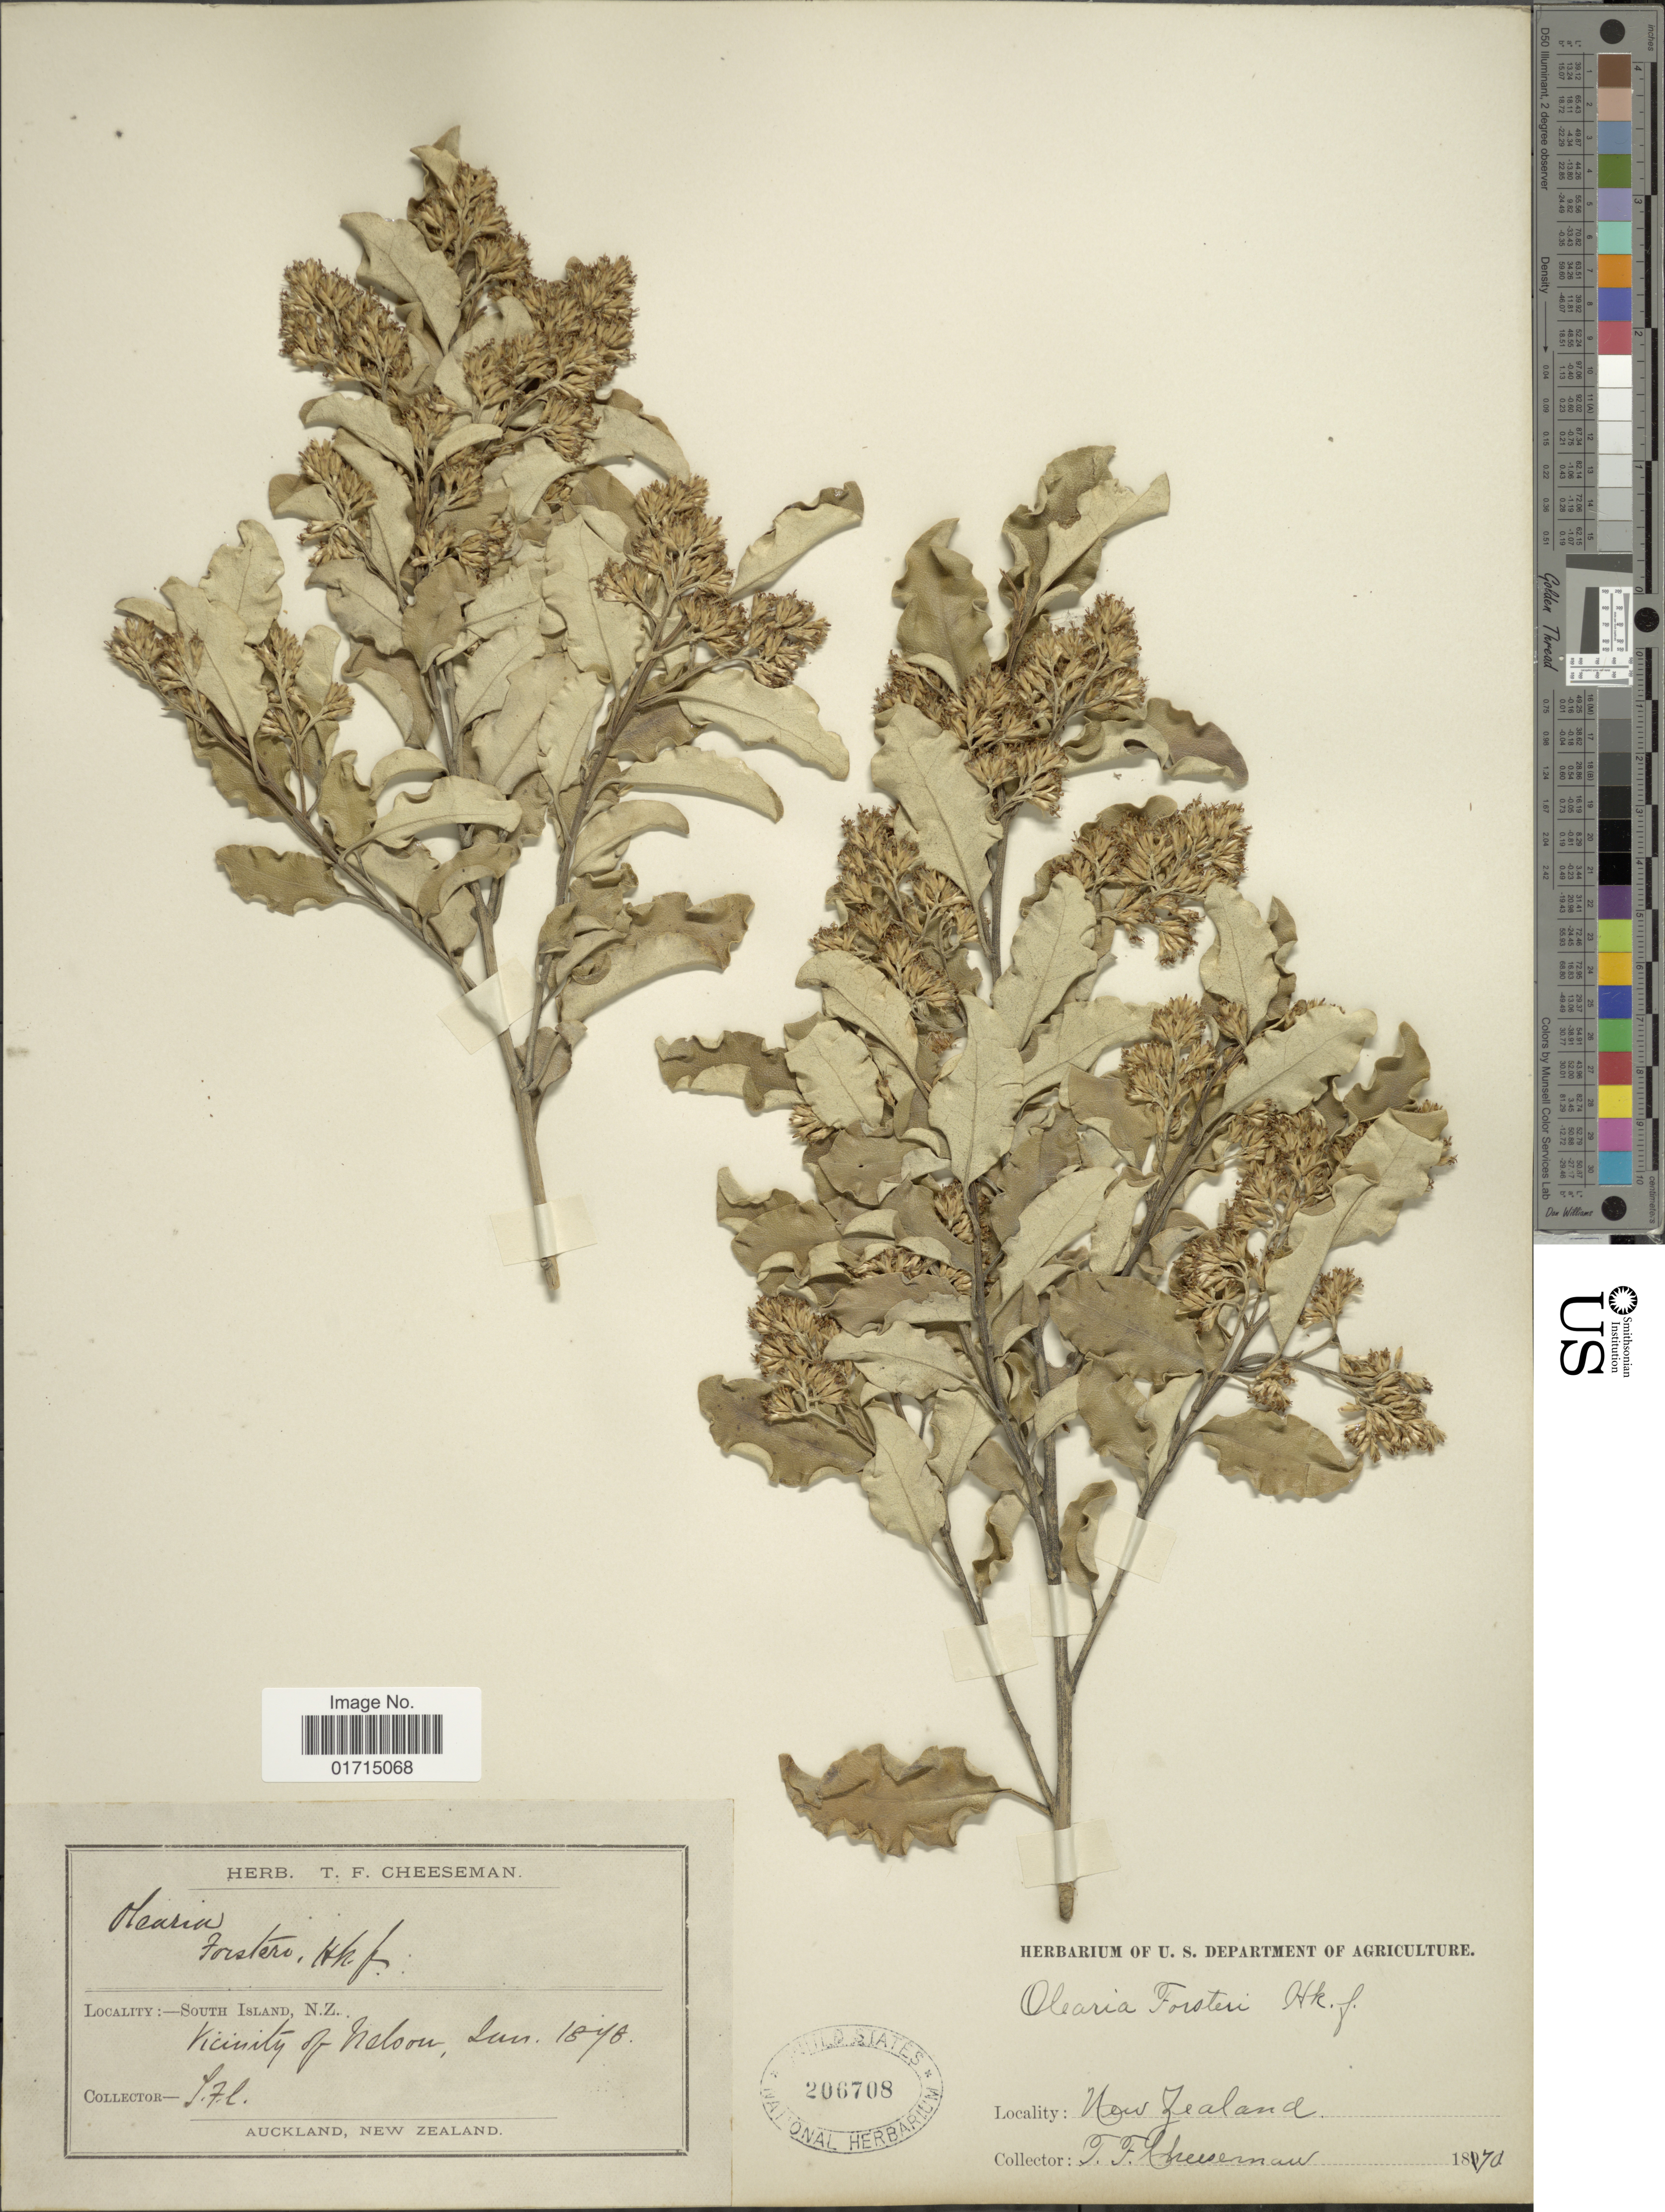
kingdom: Plantae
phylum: Tracheophyta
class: Magnoliopsida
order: Asterales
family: Asteraceae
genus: Olearia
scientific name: Olearia paniculata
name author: Druce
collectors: T. F. Cheeseman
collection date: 1870-06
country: New Zealand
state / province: Nelson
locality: South Island. Vicinity of Nelson.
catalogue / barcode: US 206708